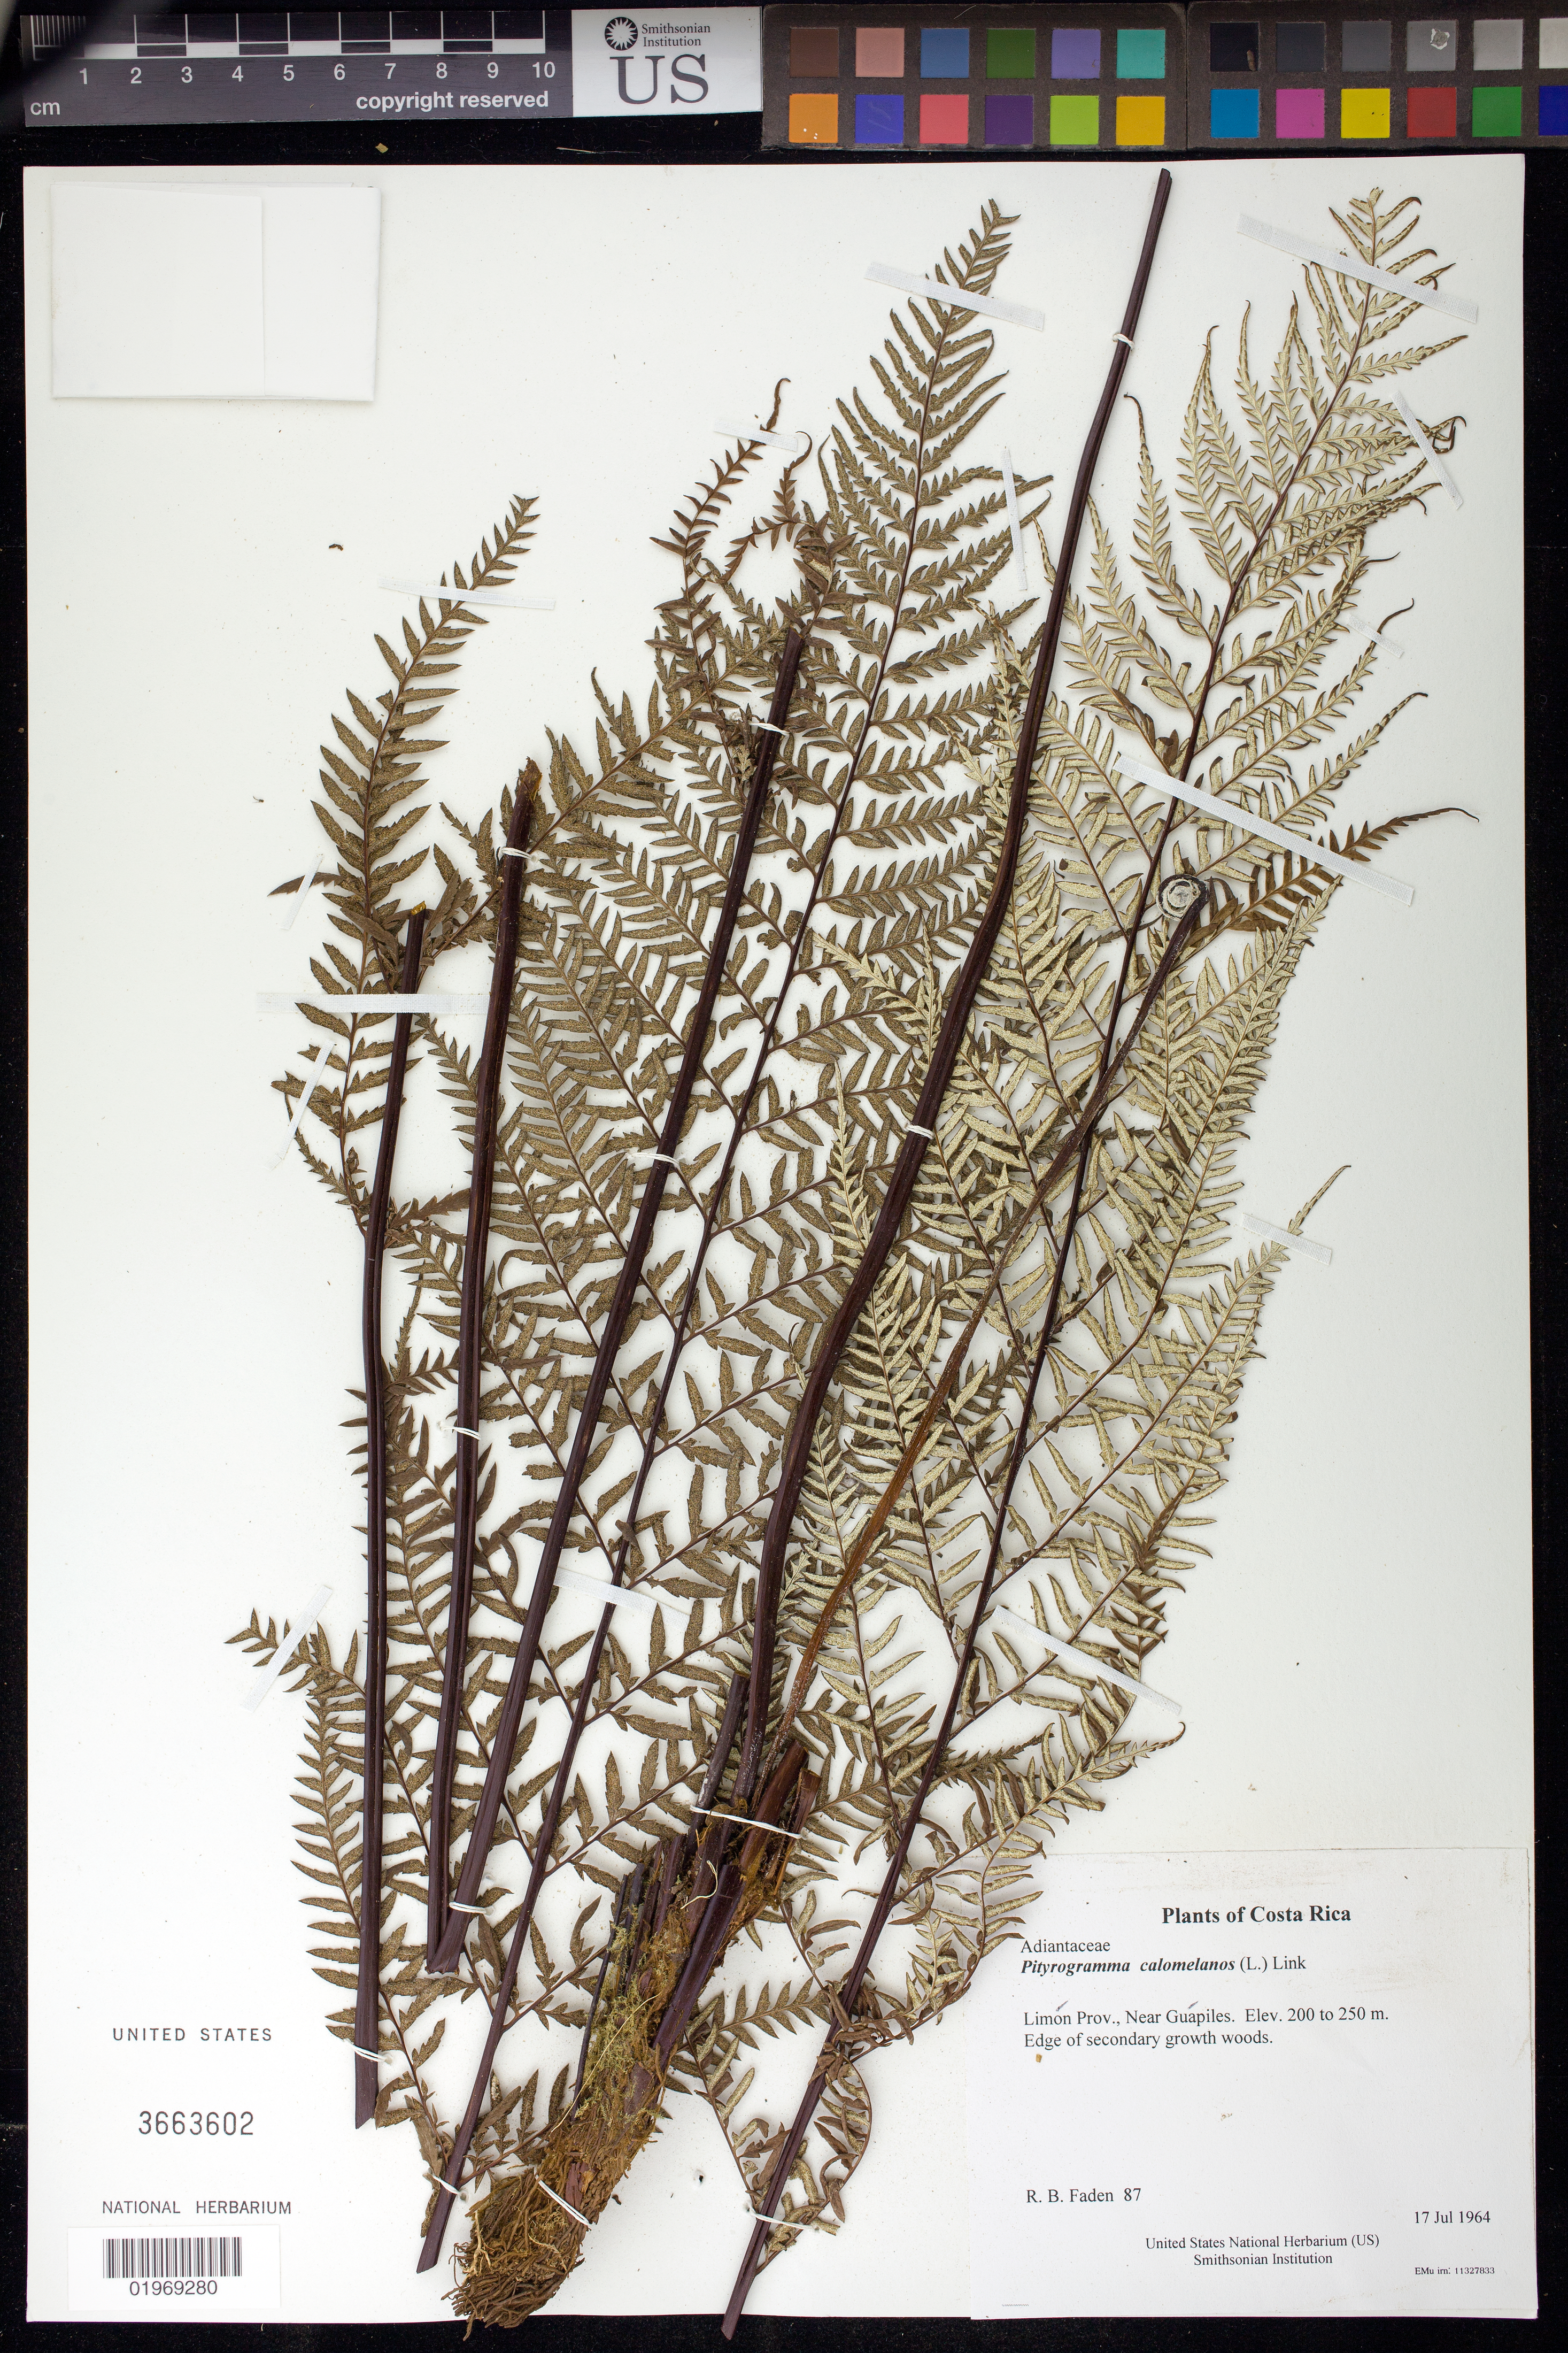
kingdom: Plantae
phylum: Tracheophyta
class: Polypodiopsida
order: Polypodiales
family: Pteridaceae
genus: Pityrogramma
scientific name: Pityrogramma calomelanos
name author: (L.) Link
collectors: R. B. Faden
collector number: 87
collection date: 1964-07-17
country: Costa Rica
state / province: Limon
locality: Near Guapiles.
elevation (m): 200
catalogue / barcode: US 3663602